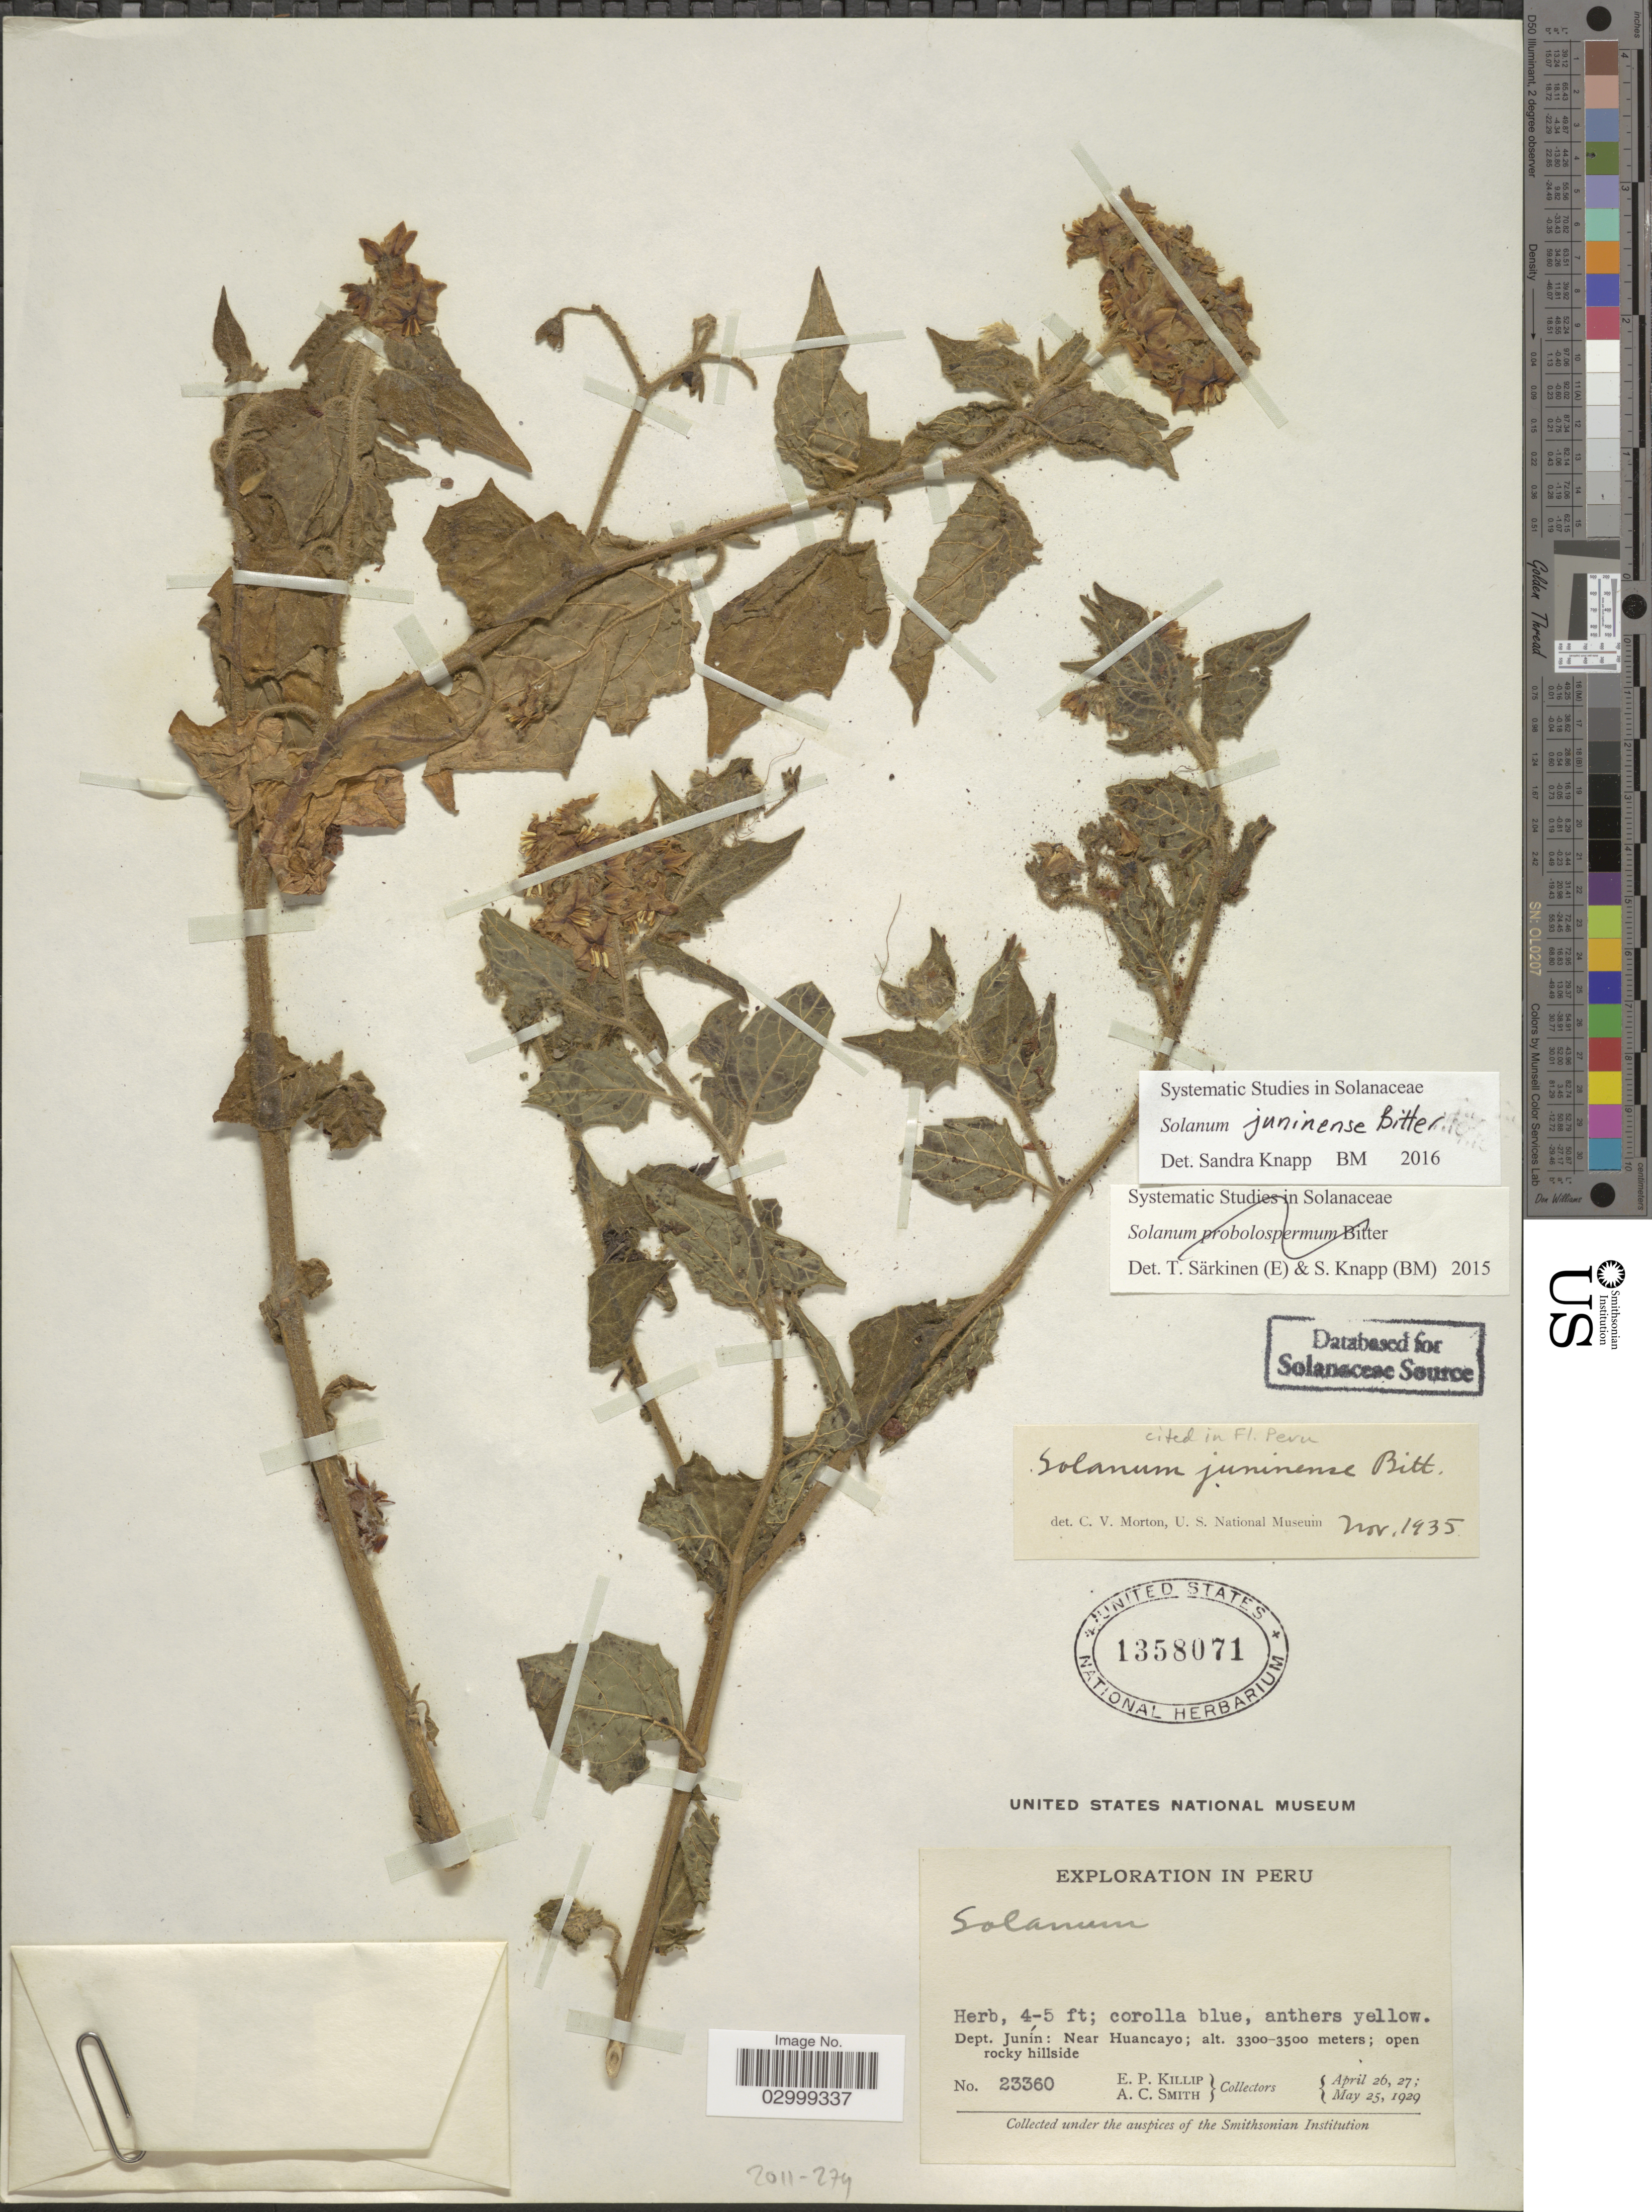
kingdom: Plantae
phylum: Tracheophyta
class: Magnoliopsida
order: Solanales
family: Solanaceae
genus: Solanum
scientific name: Solanum guineense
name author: L.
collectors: E. P. Killip & A. C. Smith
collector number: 23360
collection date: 1929-04-26/1929-05-25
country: Peru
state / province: Junín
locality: Dept. Junín: Near Huancayo.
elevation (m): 3300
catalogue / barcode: US 1358071